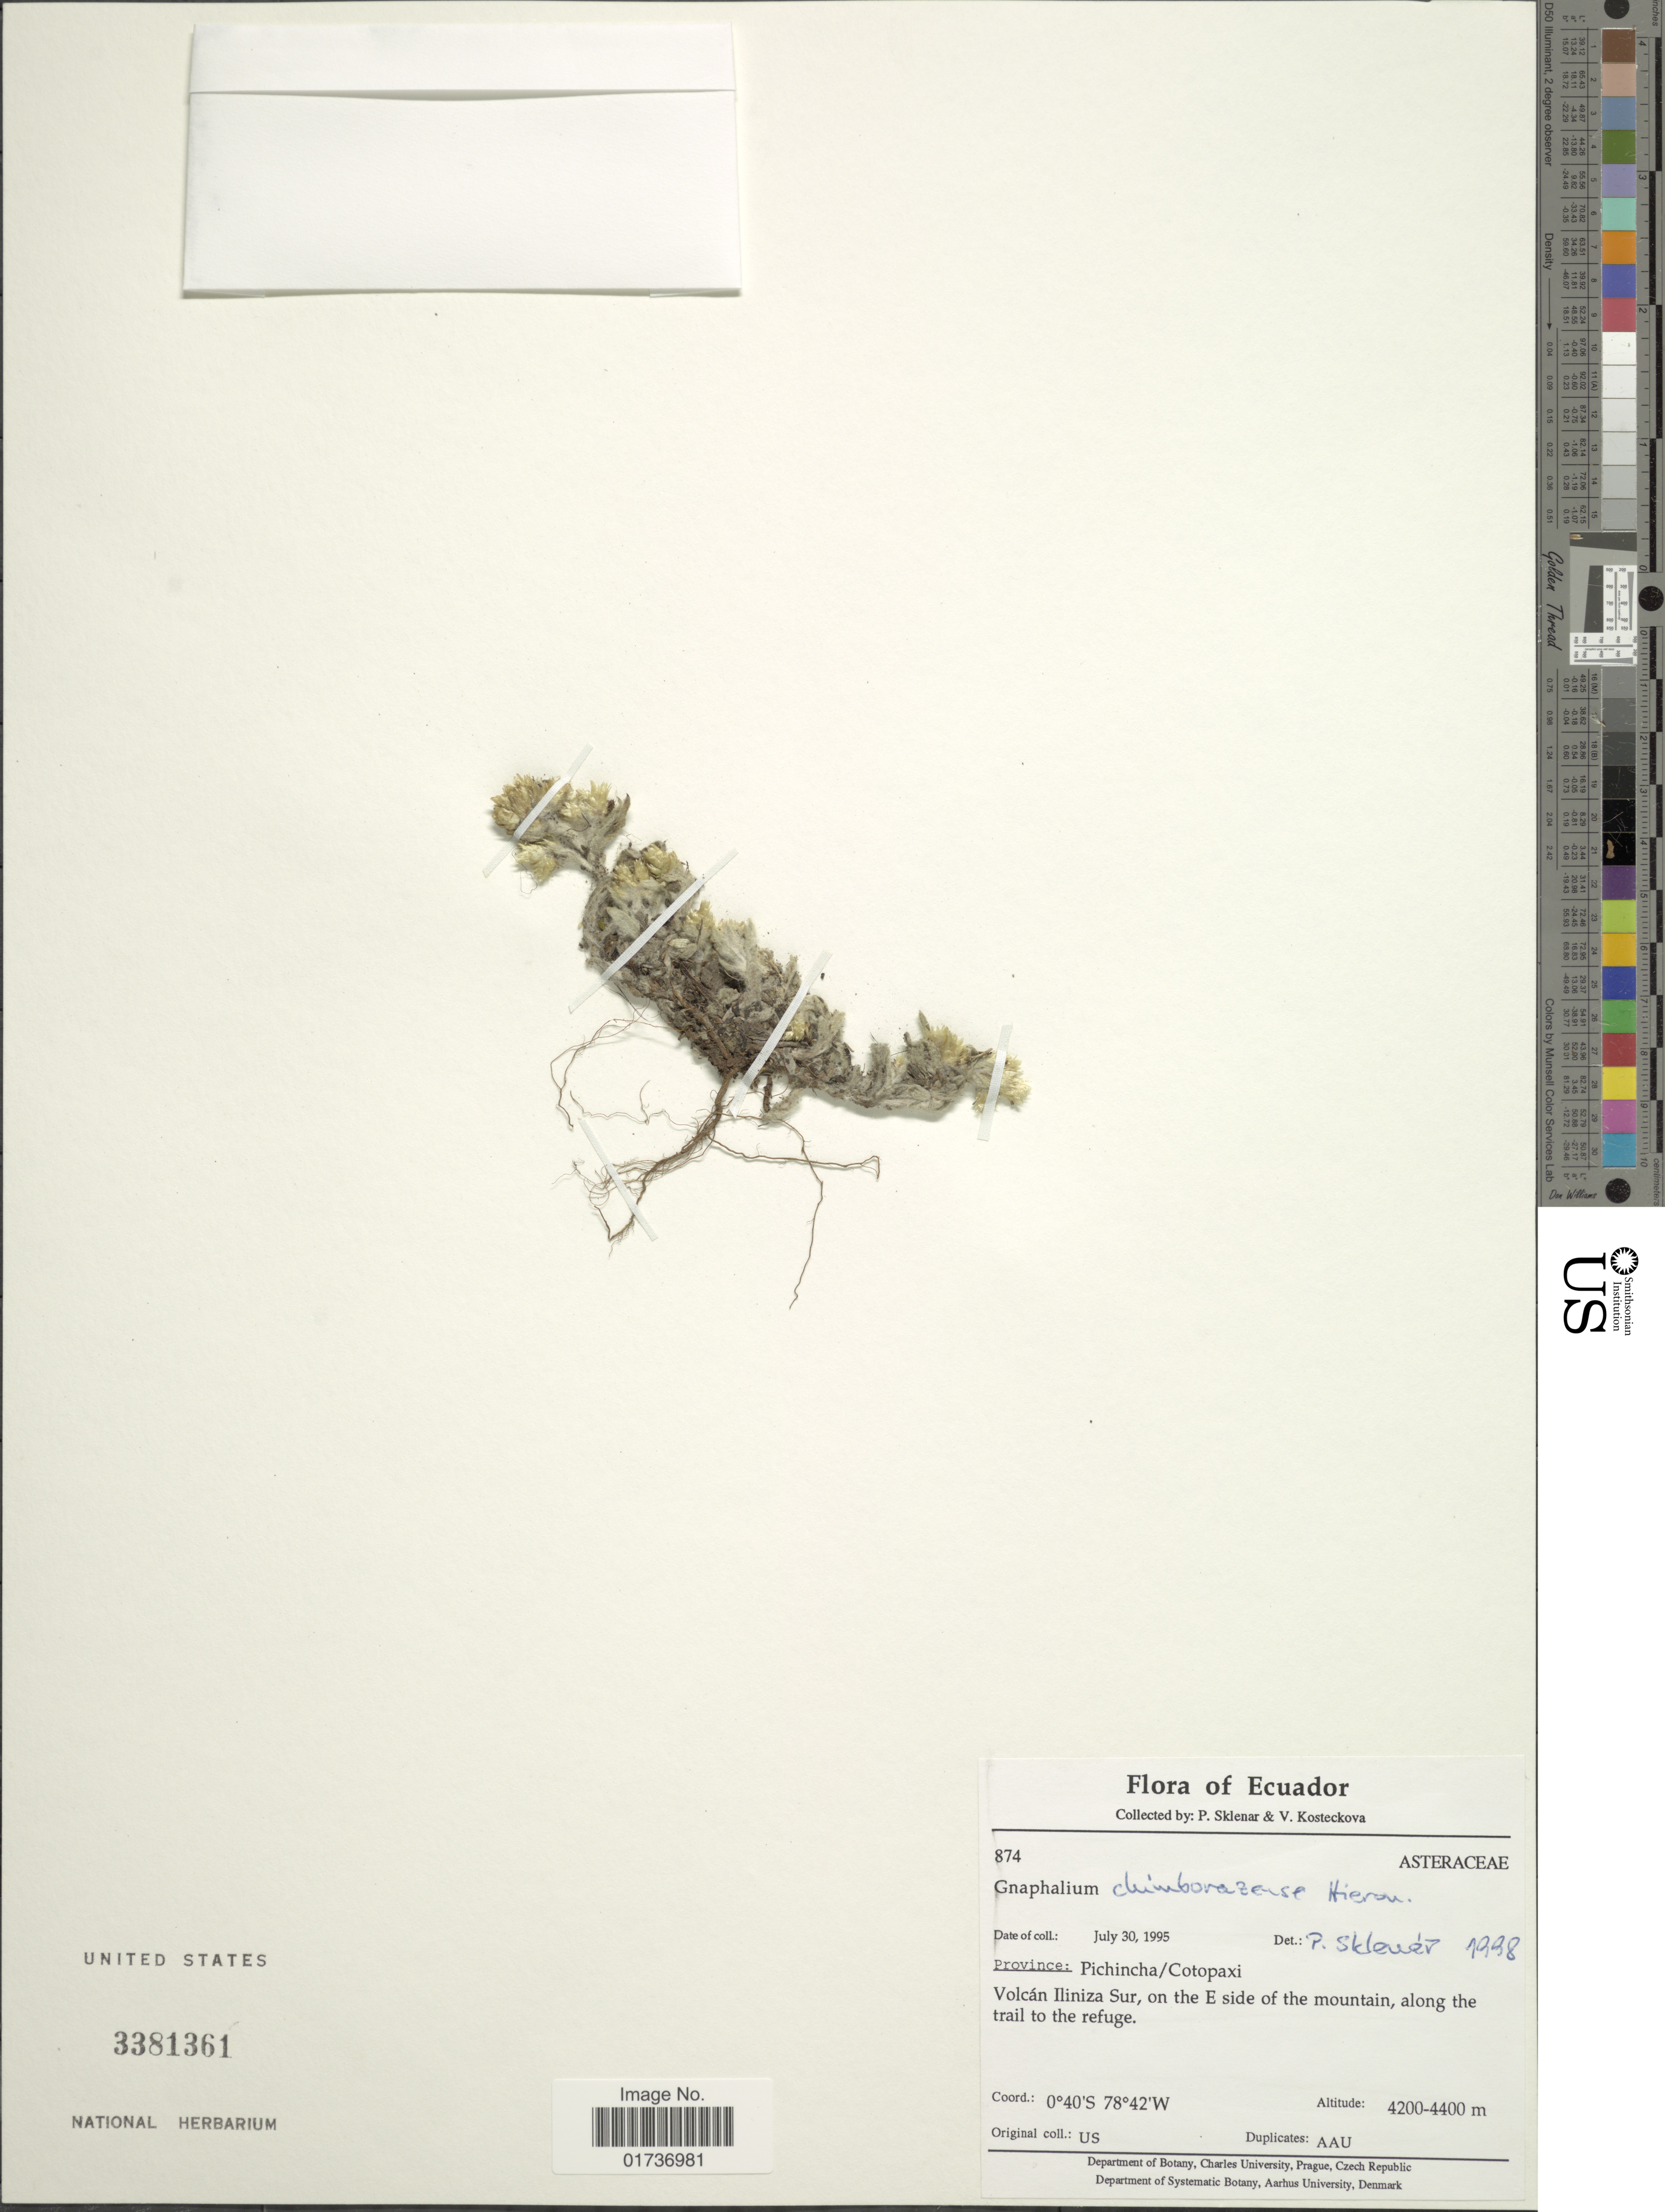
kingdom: Plantae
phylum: Tracheophyta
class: Magnoliopsida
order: Asterales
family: Asteraceae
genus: Gnaphalium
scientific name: Gnaphalium chimborazense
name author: Hieron. ex Sodiro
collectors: P. Sklenár & V. Kosteckova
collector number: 874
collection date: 1995-07-30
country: Ecuador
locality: Province: Pichincha/Cotopaxi, Volcán Iliniza Sur, on the E side of the mountain, along the trail to the refuge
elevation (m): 4200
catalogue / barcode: US 3381361